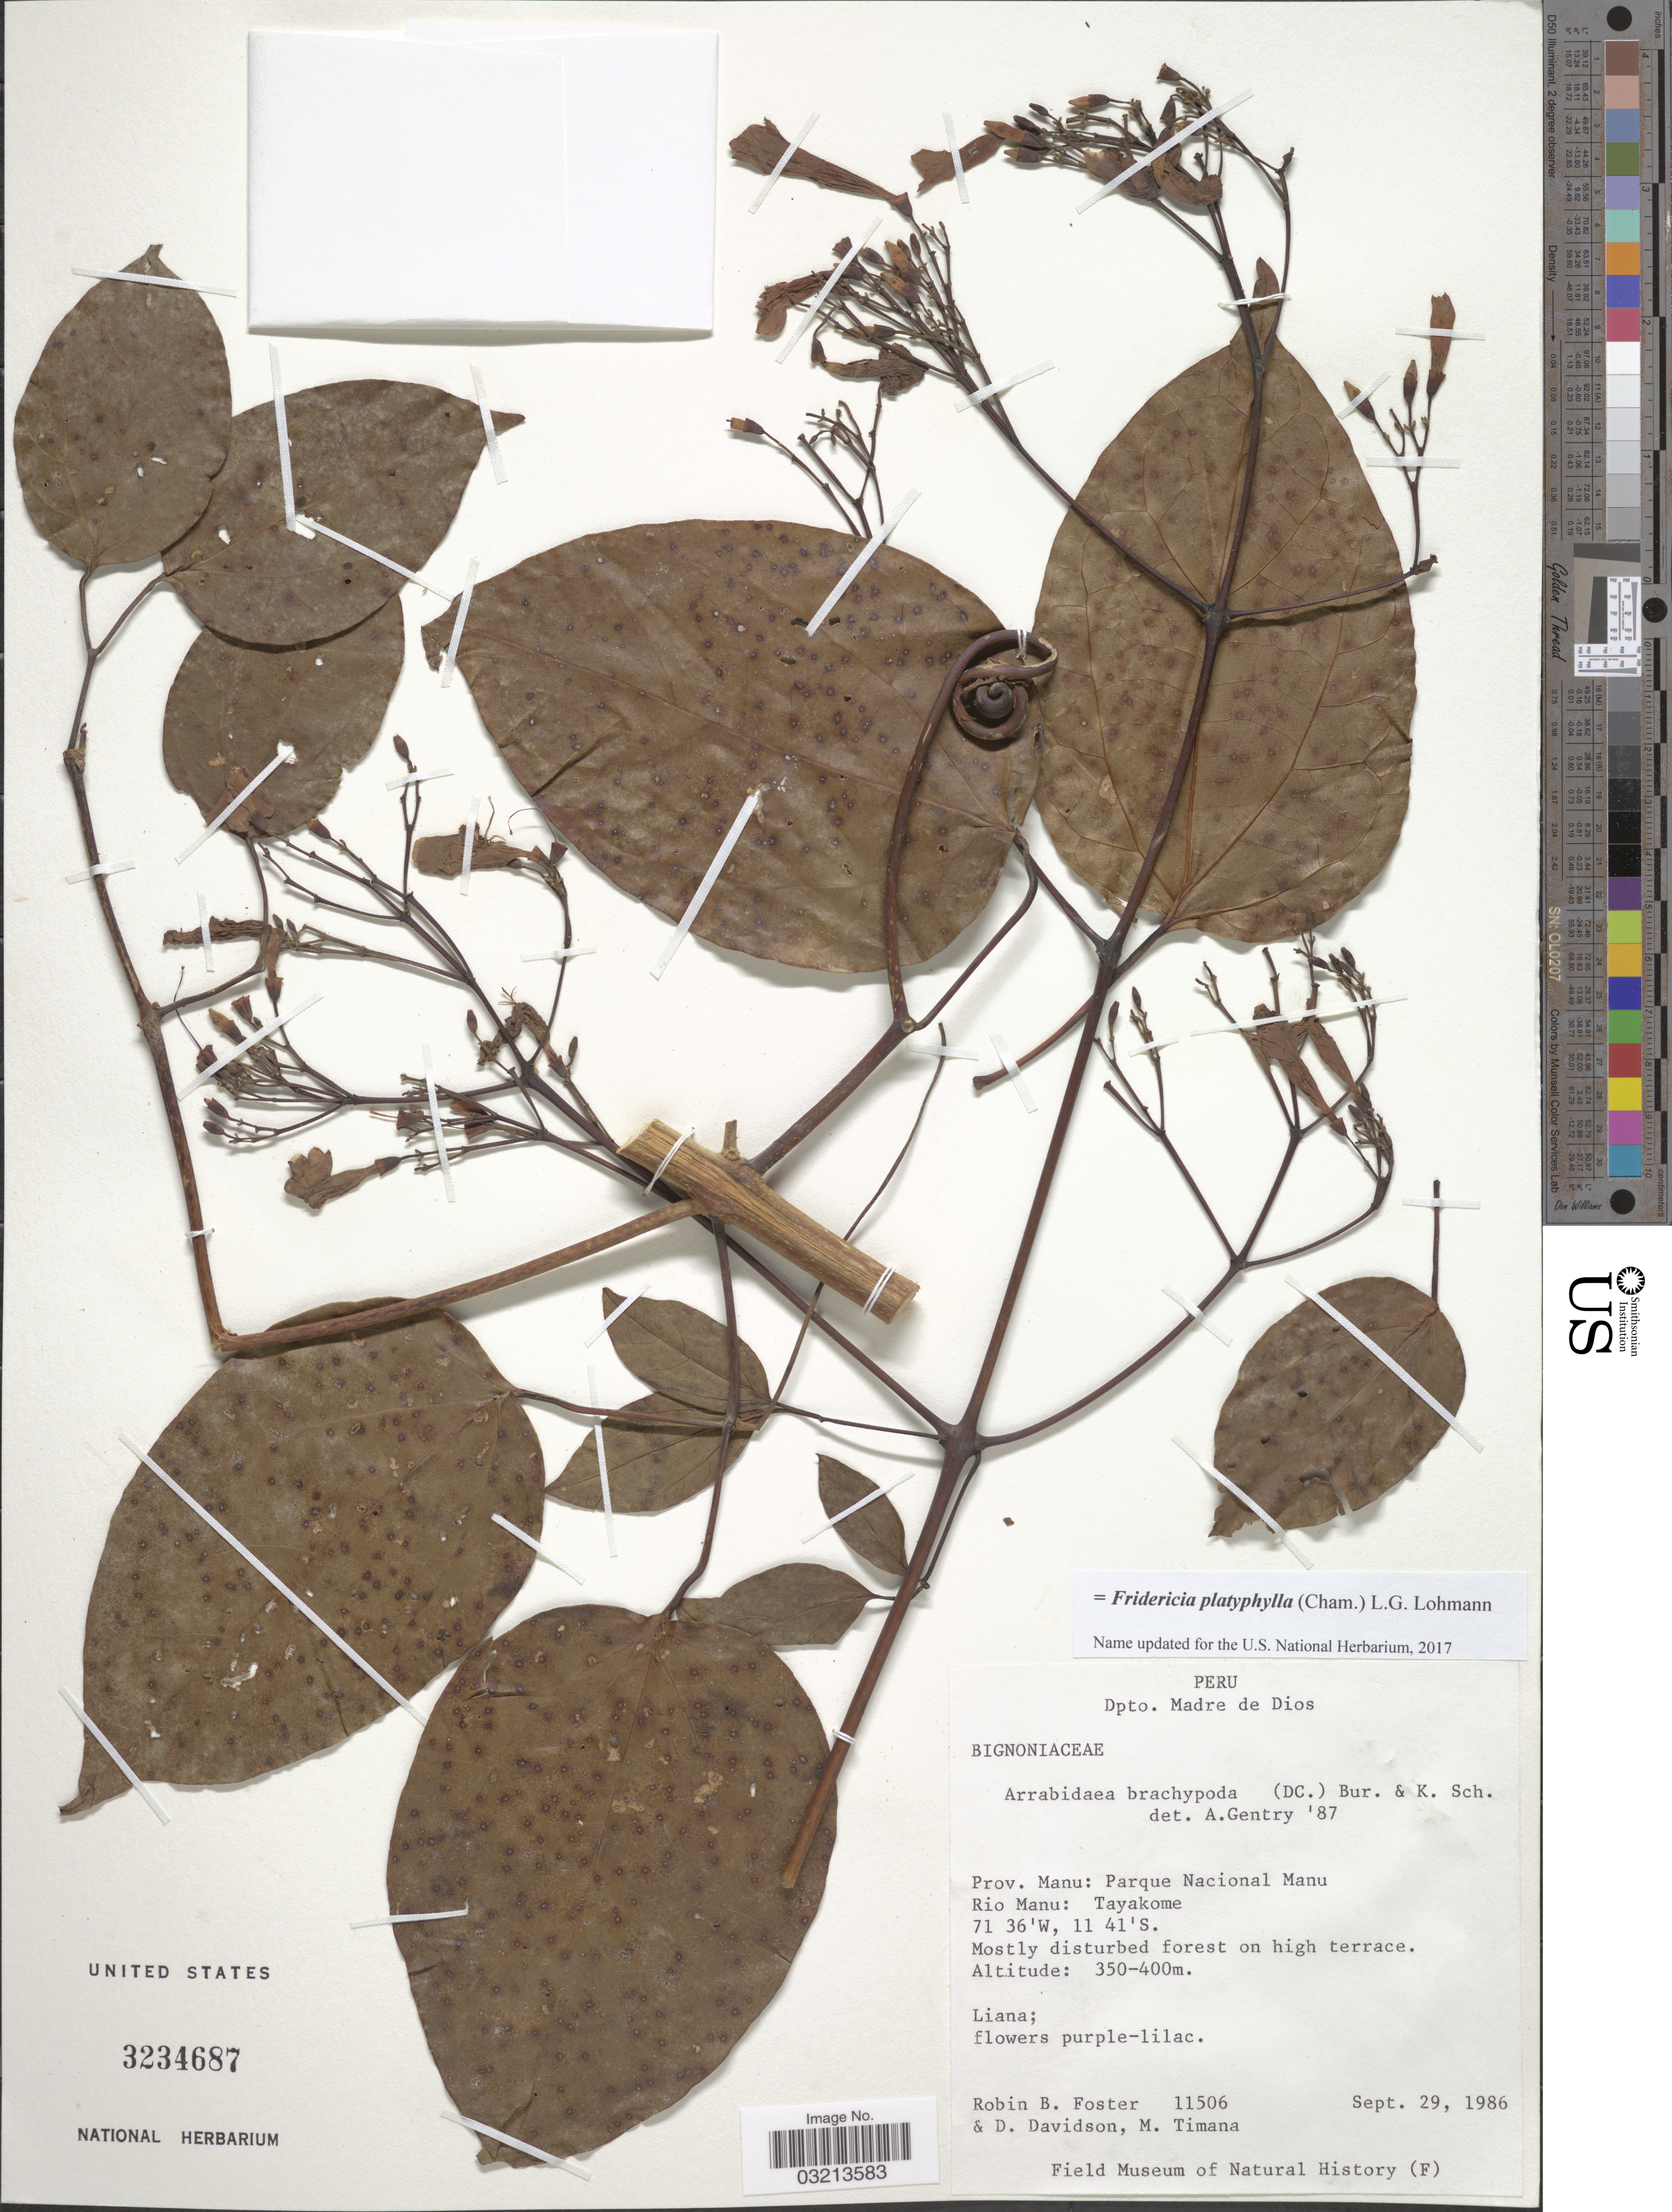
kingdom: Plantae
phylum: Tracheophyta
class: Magnoliopsida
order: Lamiales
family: Bignoniaceae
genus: Fridericia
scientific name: Fridericia platyphylla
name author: (Cham.) L.G. Lohmann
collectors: R. B. Foster, D. Davidson & M. E. Timaná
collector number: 11506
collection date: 1986-09-29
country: Peru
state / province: Madre de Dios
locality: Dpto. Madre de Dios. Prov. Manu: Parque Nacional Mani. Rio Manu: Tayakome.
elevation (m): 350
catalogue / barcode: US 3234687